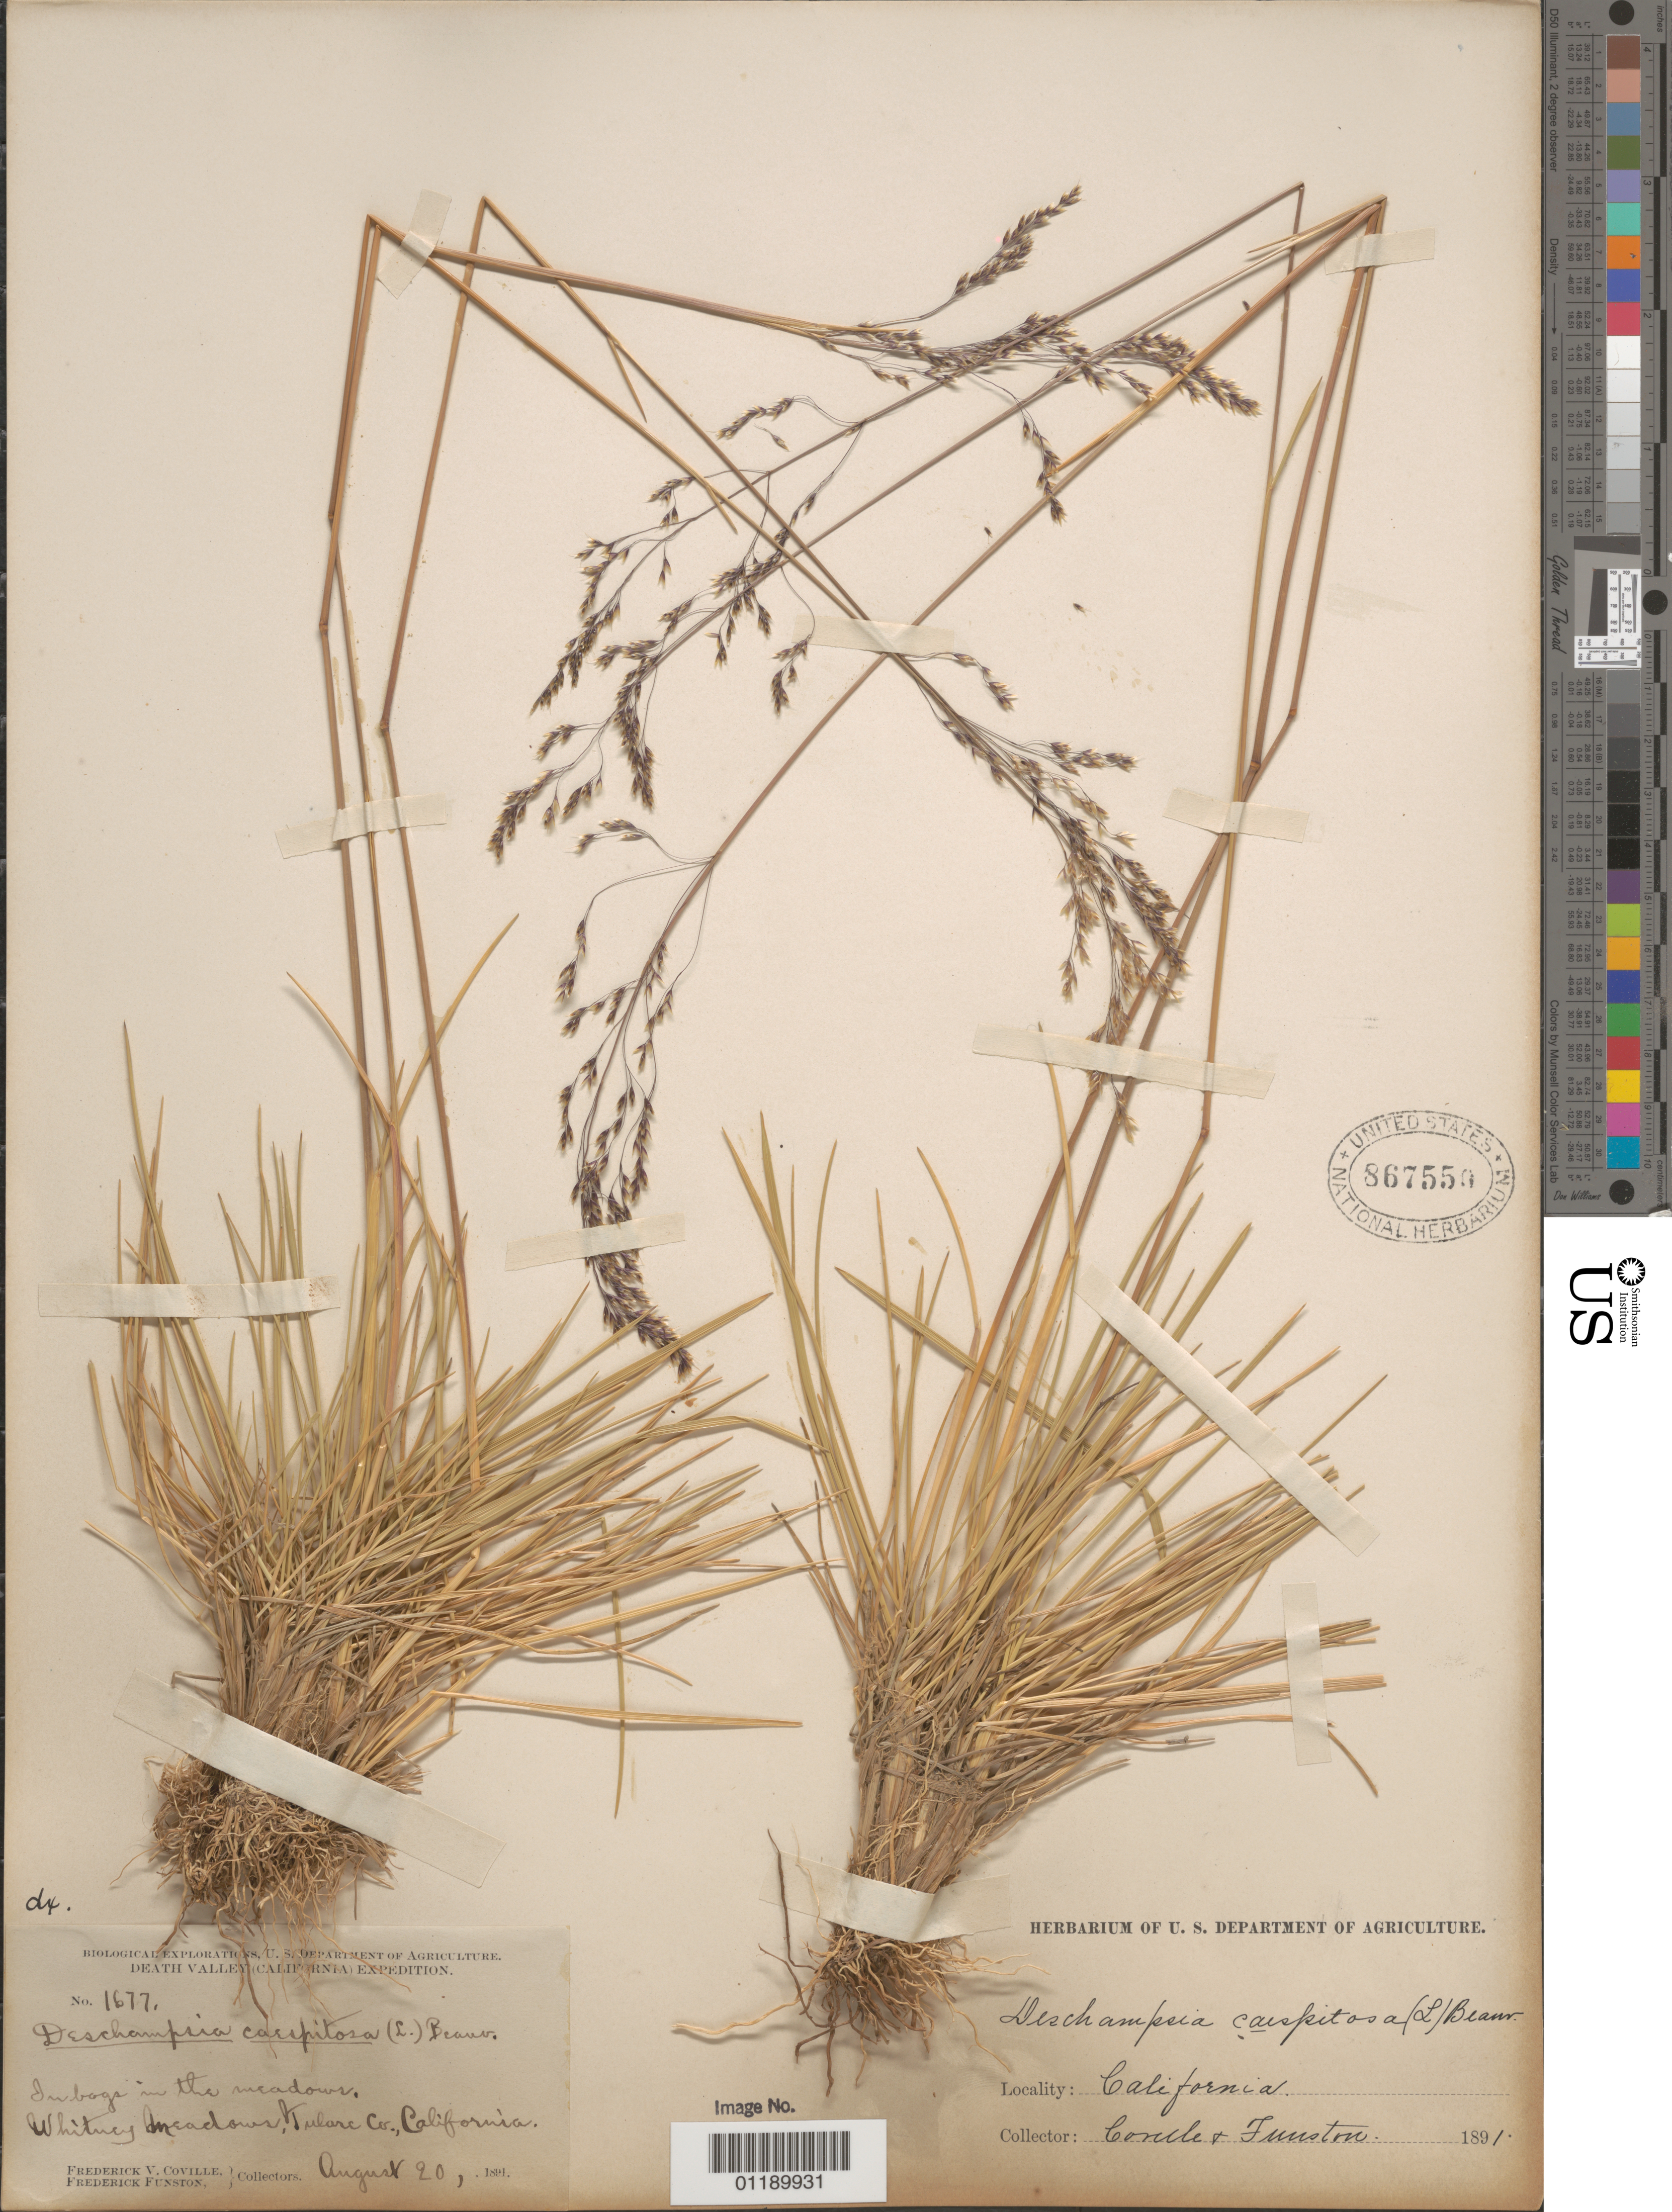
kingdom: Plantae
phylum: Tracheophyta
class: Liliopsida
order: Poales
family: Poaceae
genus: Deschampsia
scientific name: Deschampsia cespitosa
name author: (L.) P. Beauv.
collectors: F. V. Coville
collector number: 1677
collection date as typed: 20 Aug 1891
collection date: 1891-08-20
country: United States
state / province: California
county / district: Tulare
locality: Whitney Meadows.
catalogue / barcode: US 867550